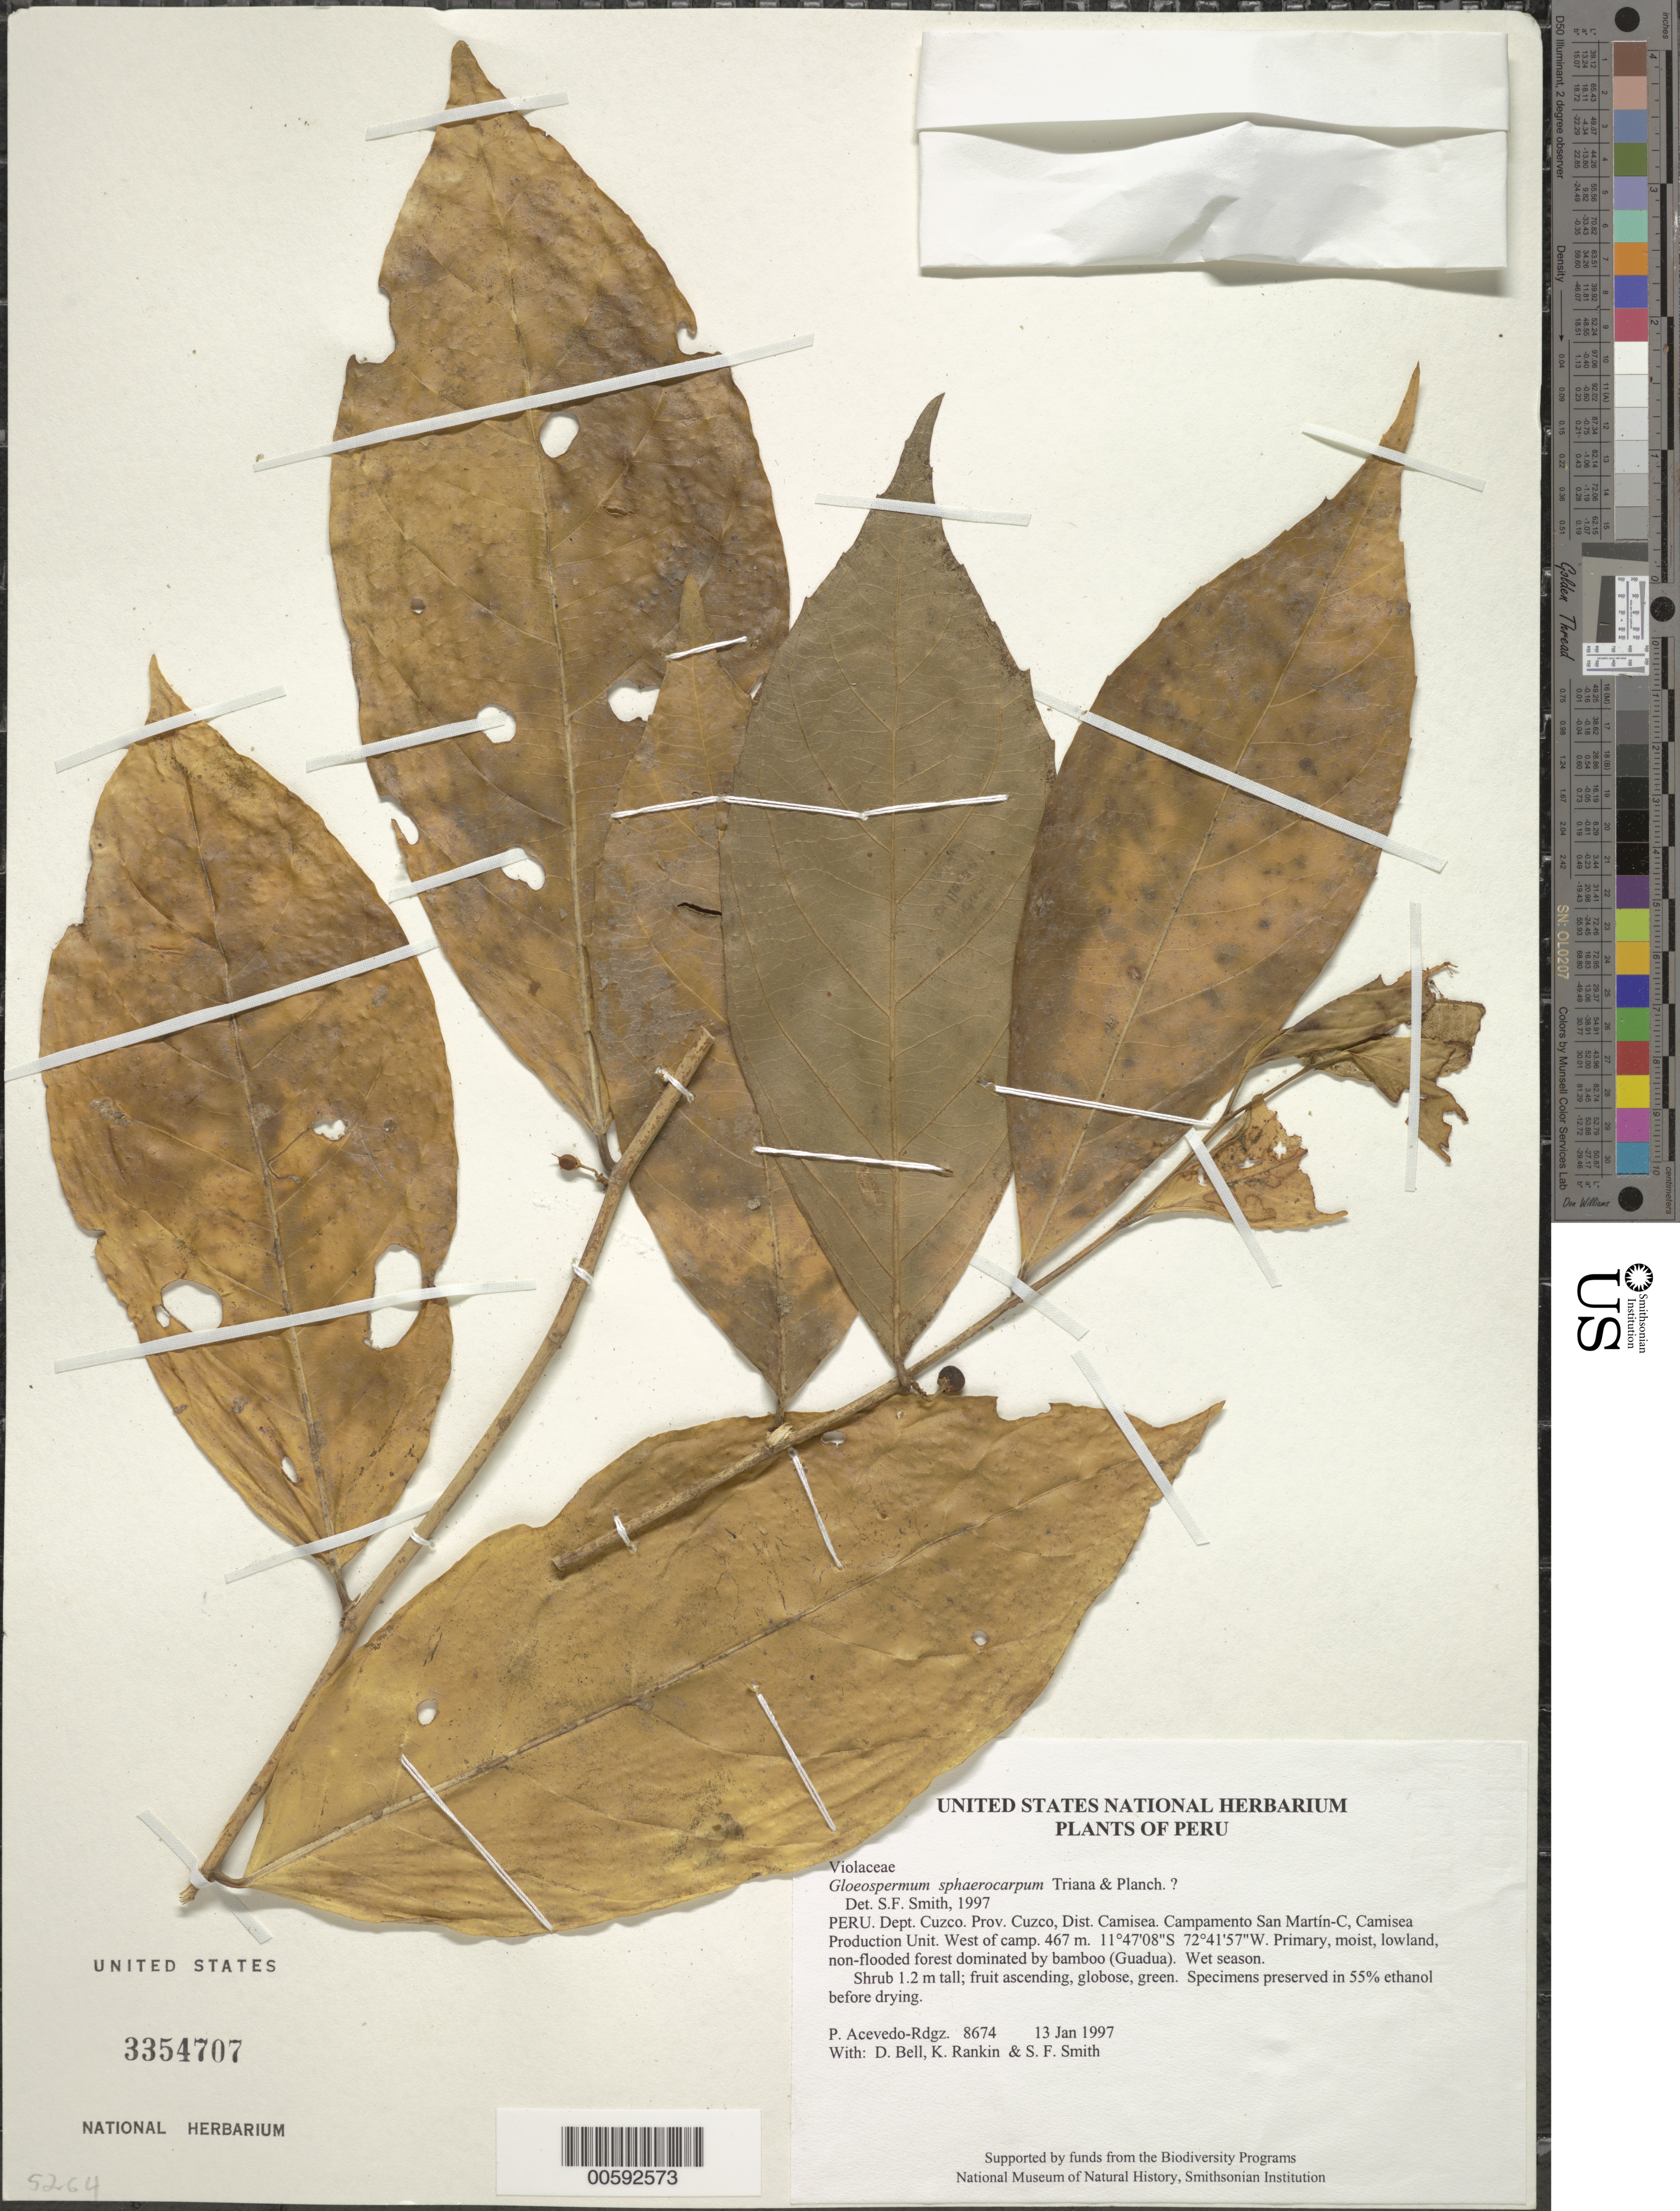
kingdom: Plantae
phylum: Tracheophyta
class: Magnoliopsida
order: Malpighiales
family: Violaceae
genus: Gloeospermum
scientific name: Gloeospermum sphaerocarpum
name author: Triana & Planch.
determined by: Smith, Stephen F., (US), NMNH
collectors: P. Acevedo-Rodr., D. A. Bell, K. B. Rankin & S.F. Smith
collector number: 8674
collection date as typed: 13 Jan 1997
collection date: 1997-01-13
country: Peru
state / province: Cusco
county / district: Cusco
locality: Districto Camisea, Campamento San Martín-C, Camisea Production Unit. West of camp.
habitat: Primary, moist, lowland, non-flooded forest dominated by bamboo (Guadua). Wet season.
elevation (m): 467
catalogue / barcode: US 3354707